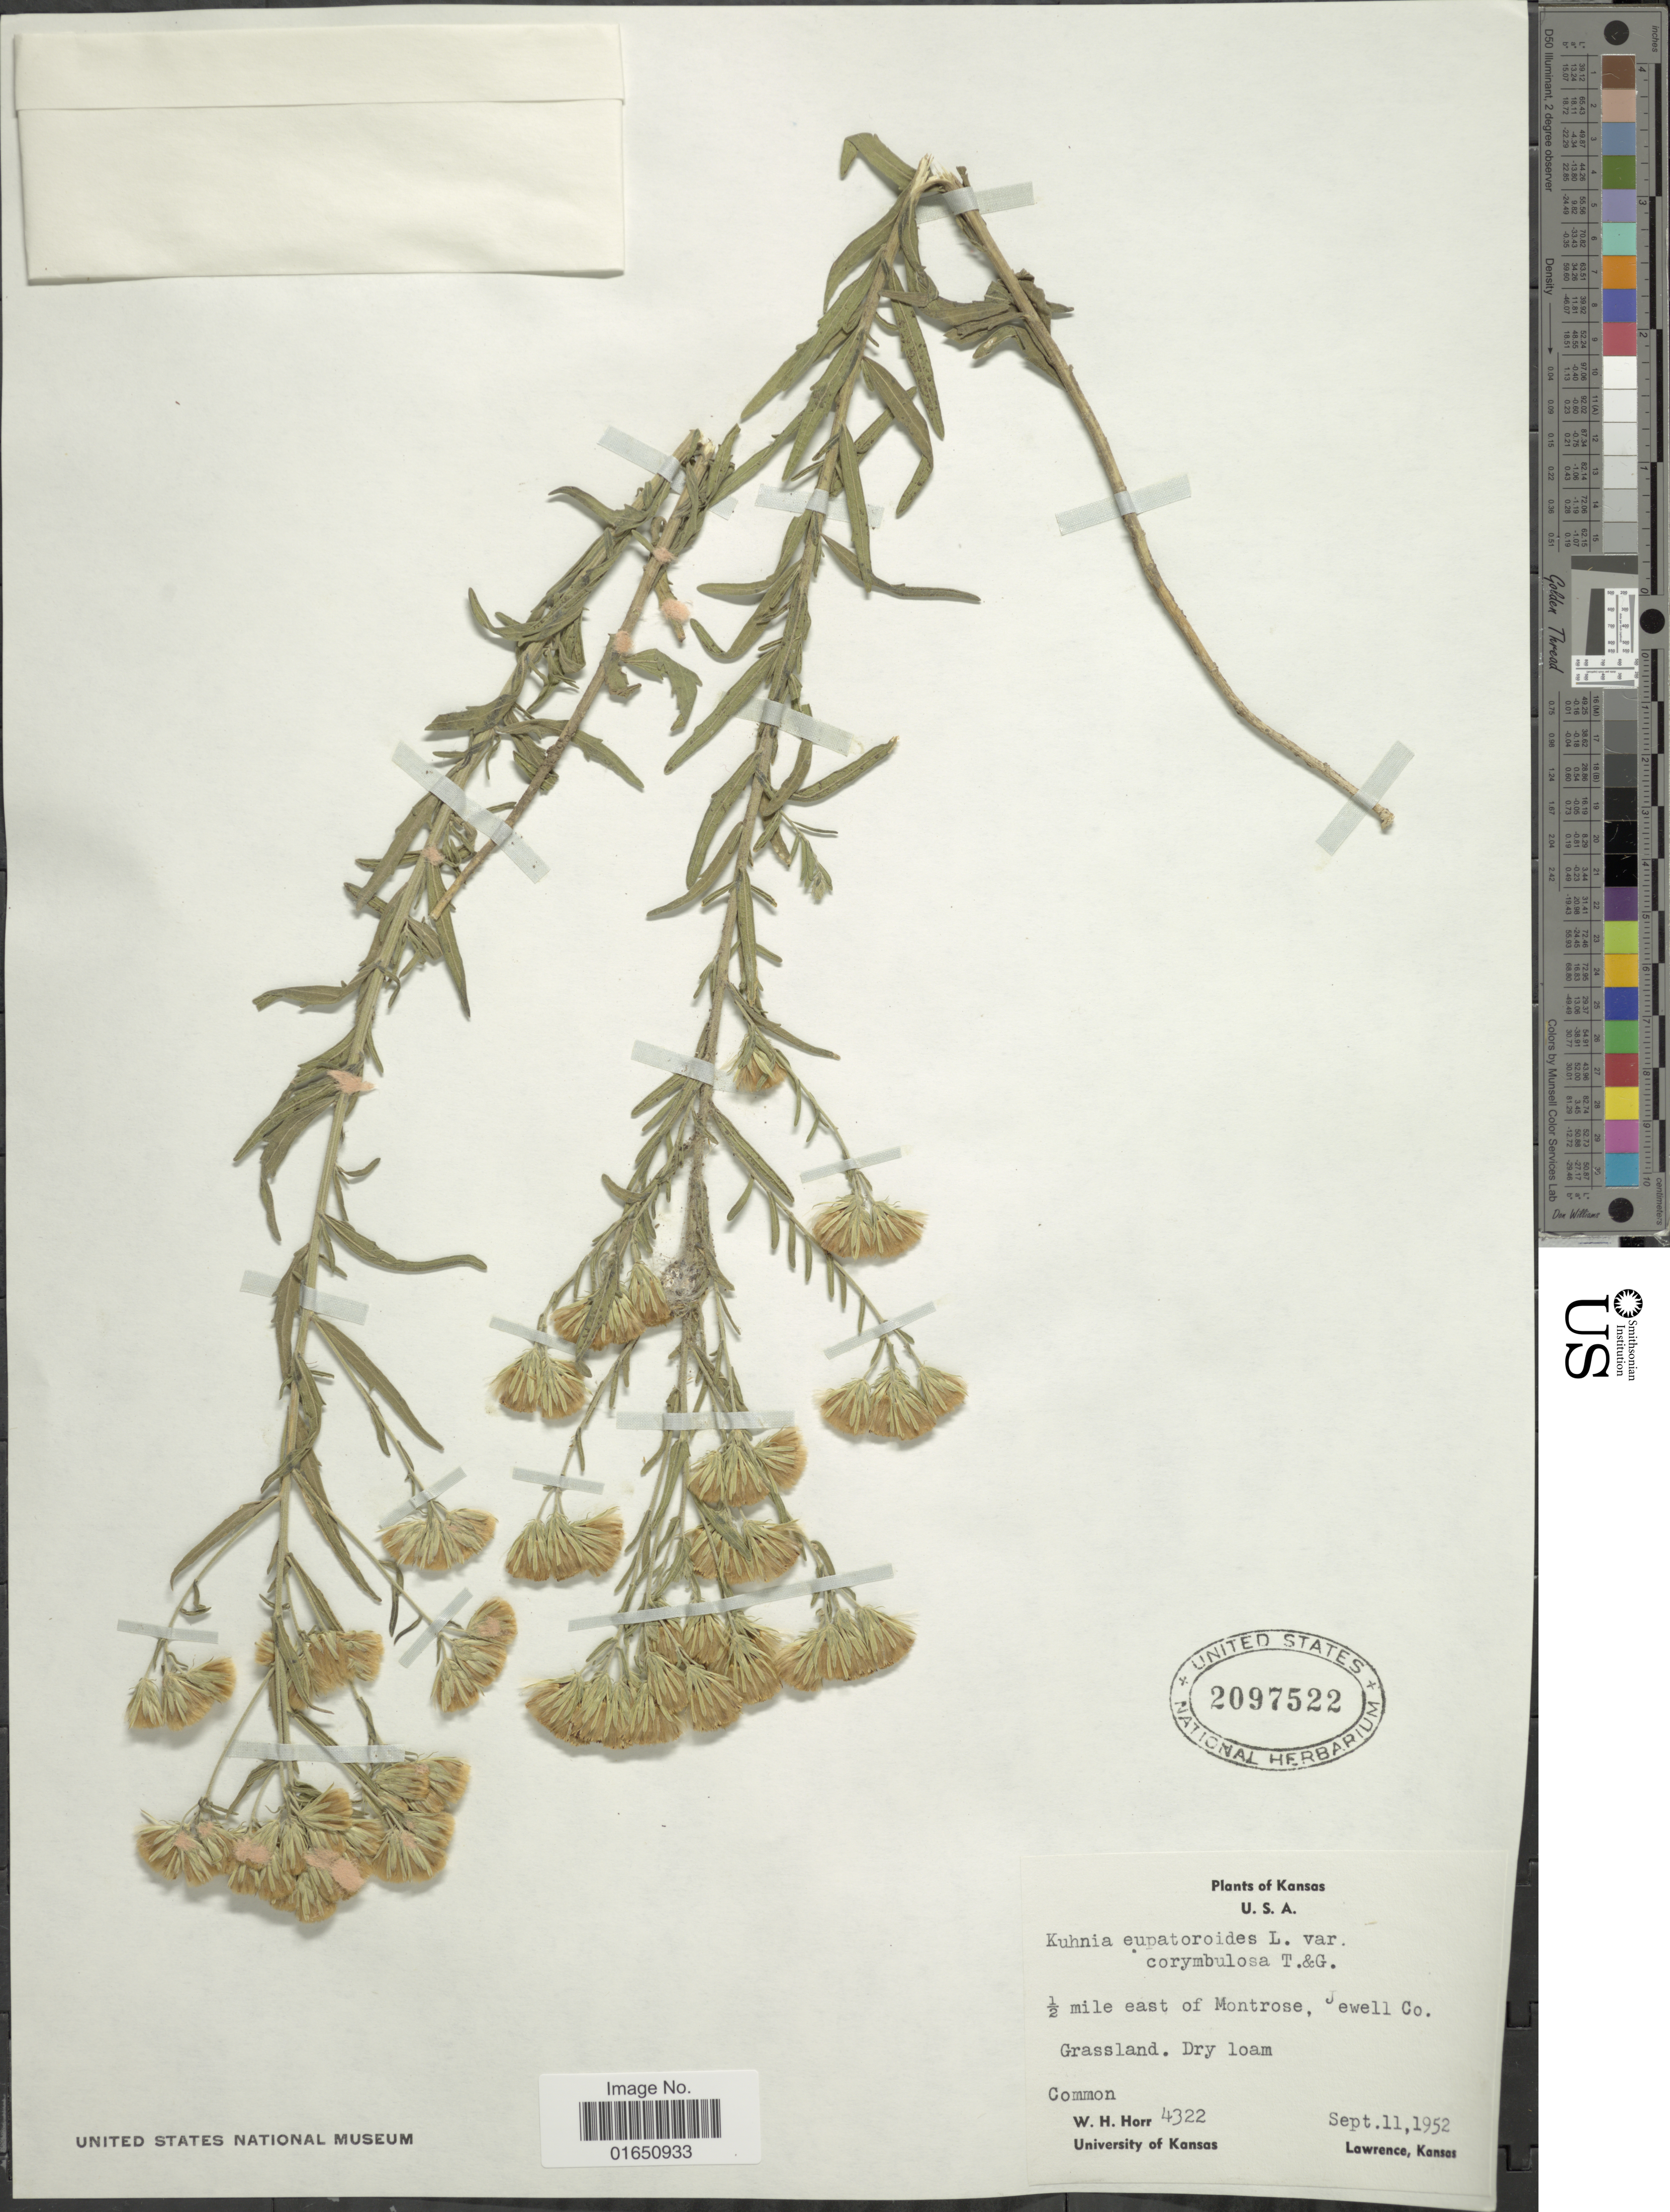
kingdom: Plantae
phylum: Tracheophyta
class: Magnoliopsida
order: Asterales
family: Asteraceae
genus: Brickellia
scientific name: Brickellia eupatorioides var. corymbulosa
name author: (Torr. & A. Gray) Shinners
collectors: W. H. Horr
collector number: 4322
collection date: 1952-09-11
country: United States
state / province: Kansas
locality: ½ miles east of Montrose, Jewell Co. Lawrence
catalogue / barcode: US 2097522